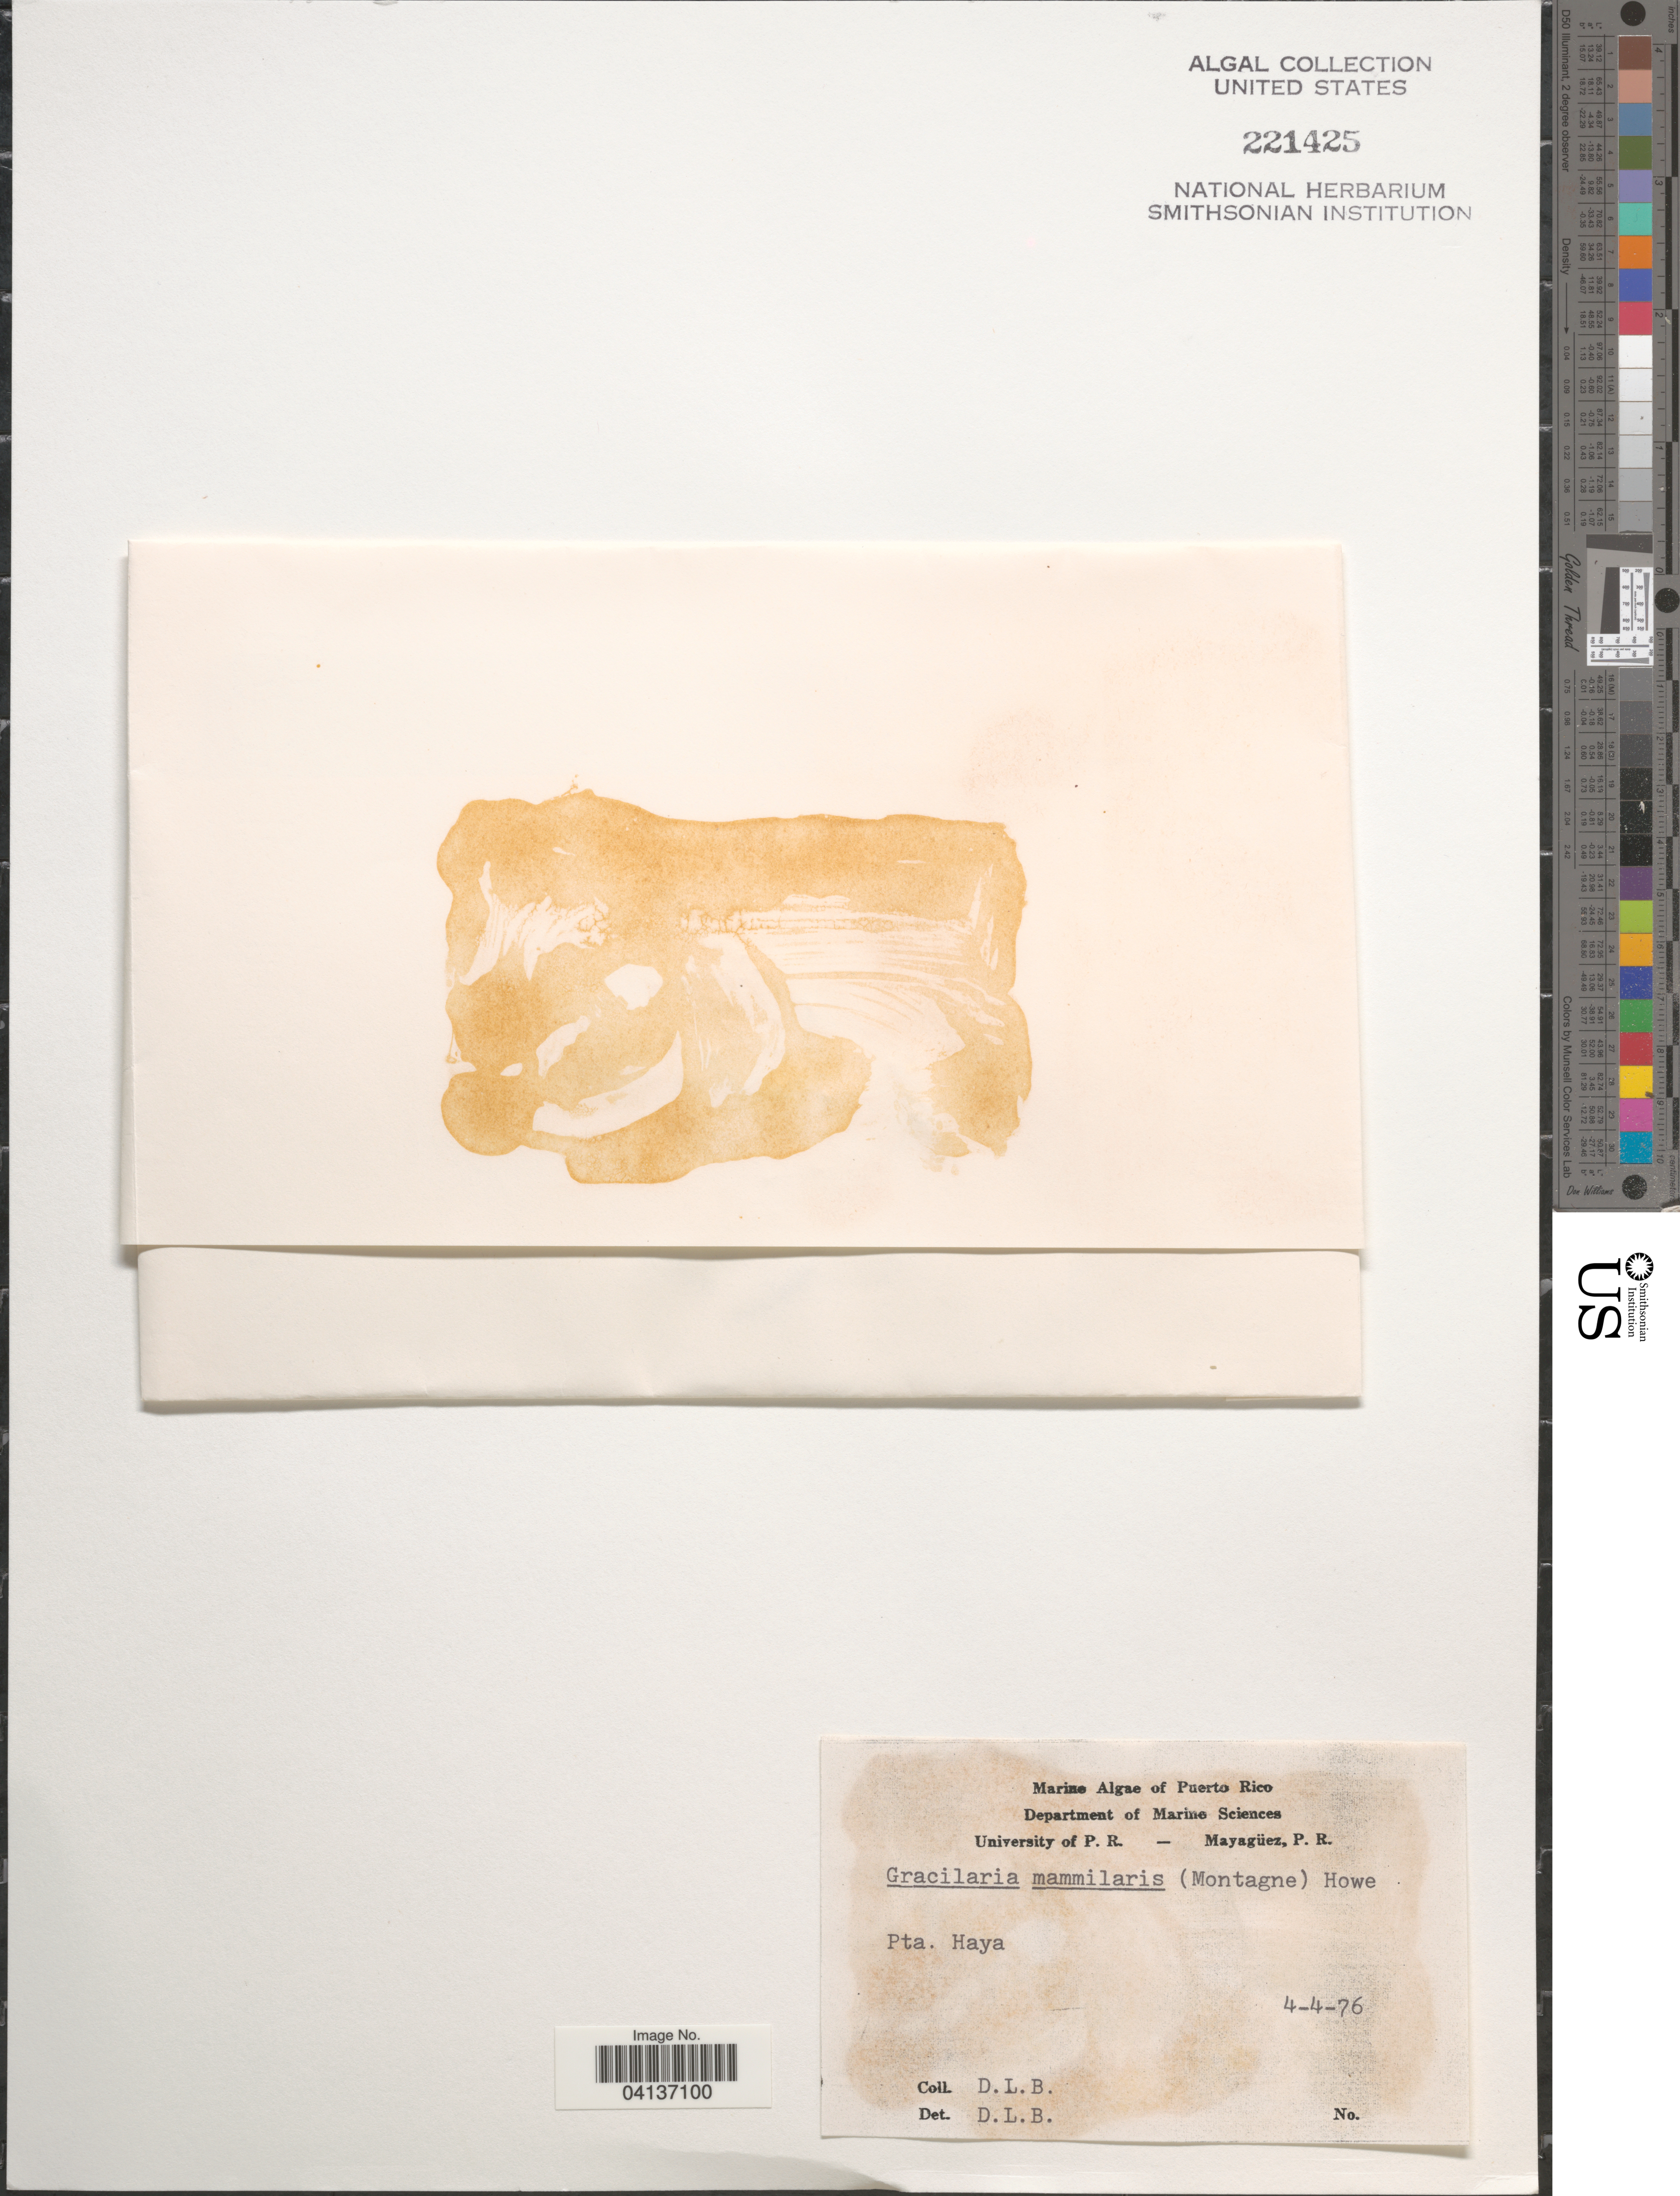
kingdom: Plantae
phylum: Rhodophyta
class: Florideophyceae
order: Gracilariales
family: Gracilariaceae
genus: Gracilaria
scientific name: Gracilaria mammillaris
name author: (Mont.) M. Howe in Britton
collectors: D. L. B.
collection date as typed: Transcribed d/m/y: 4/4/76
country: Puerto Rico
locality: Pta. Haya.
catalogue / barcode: US 221425